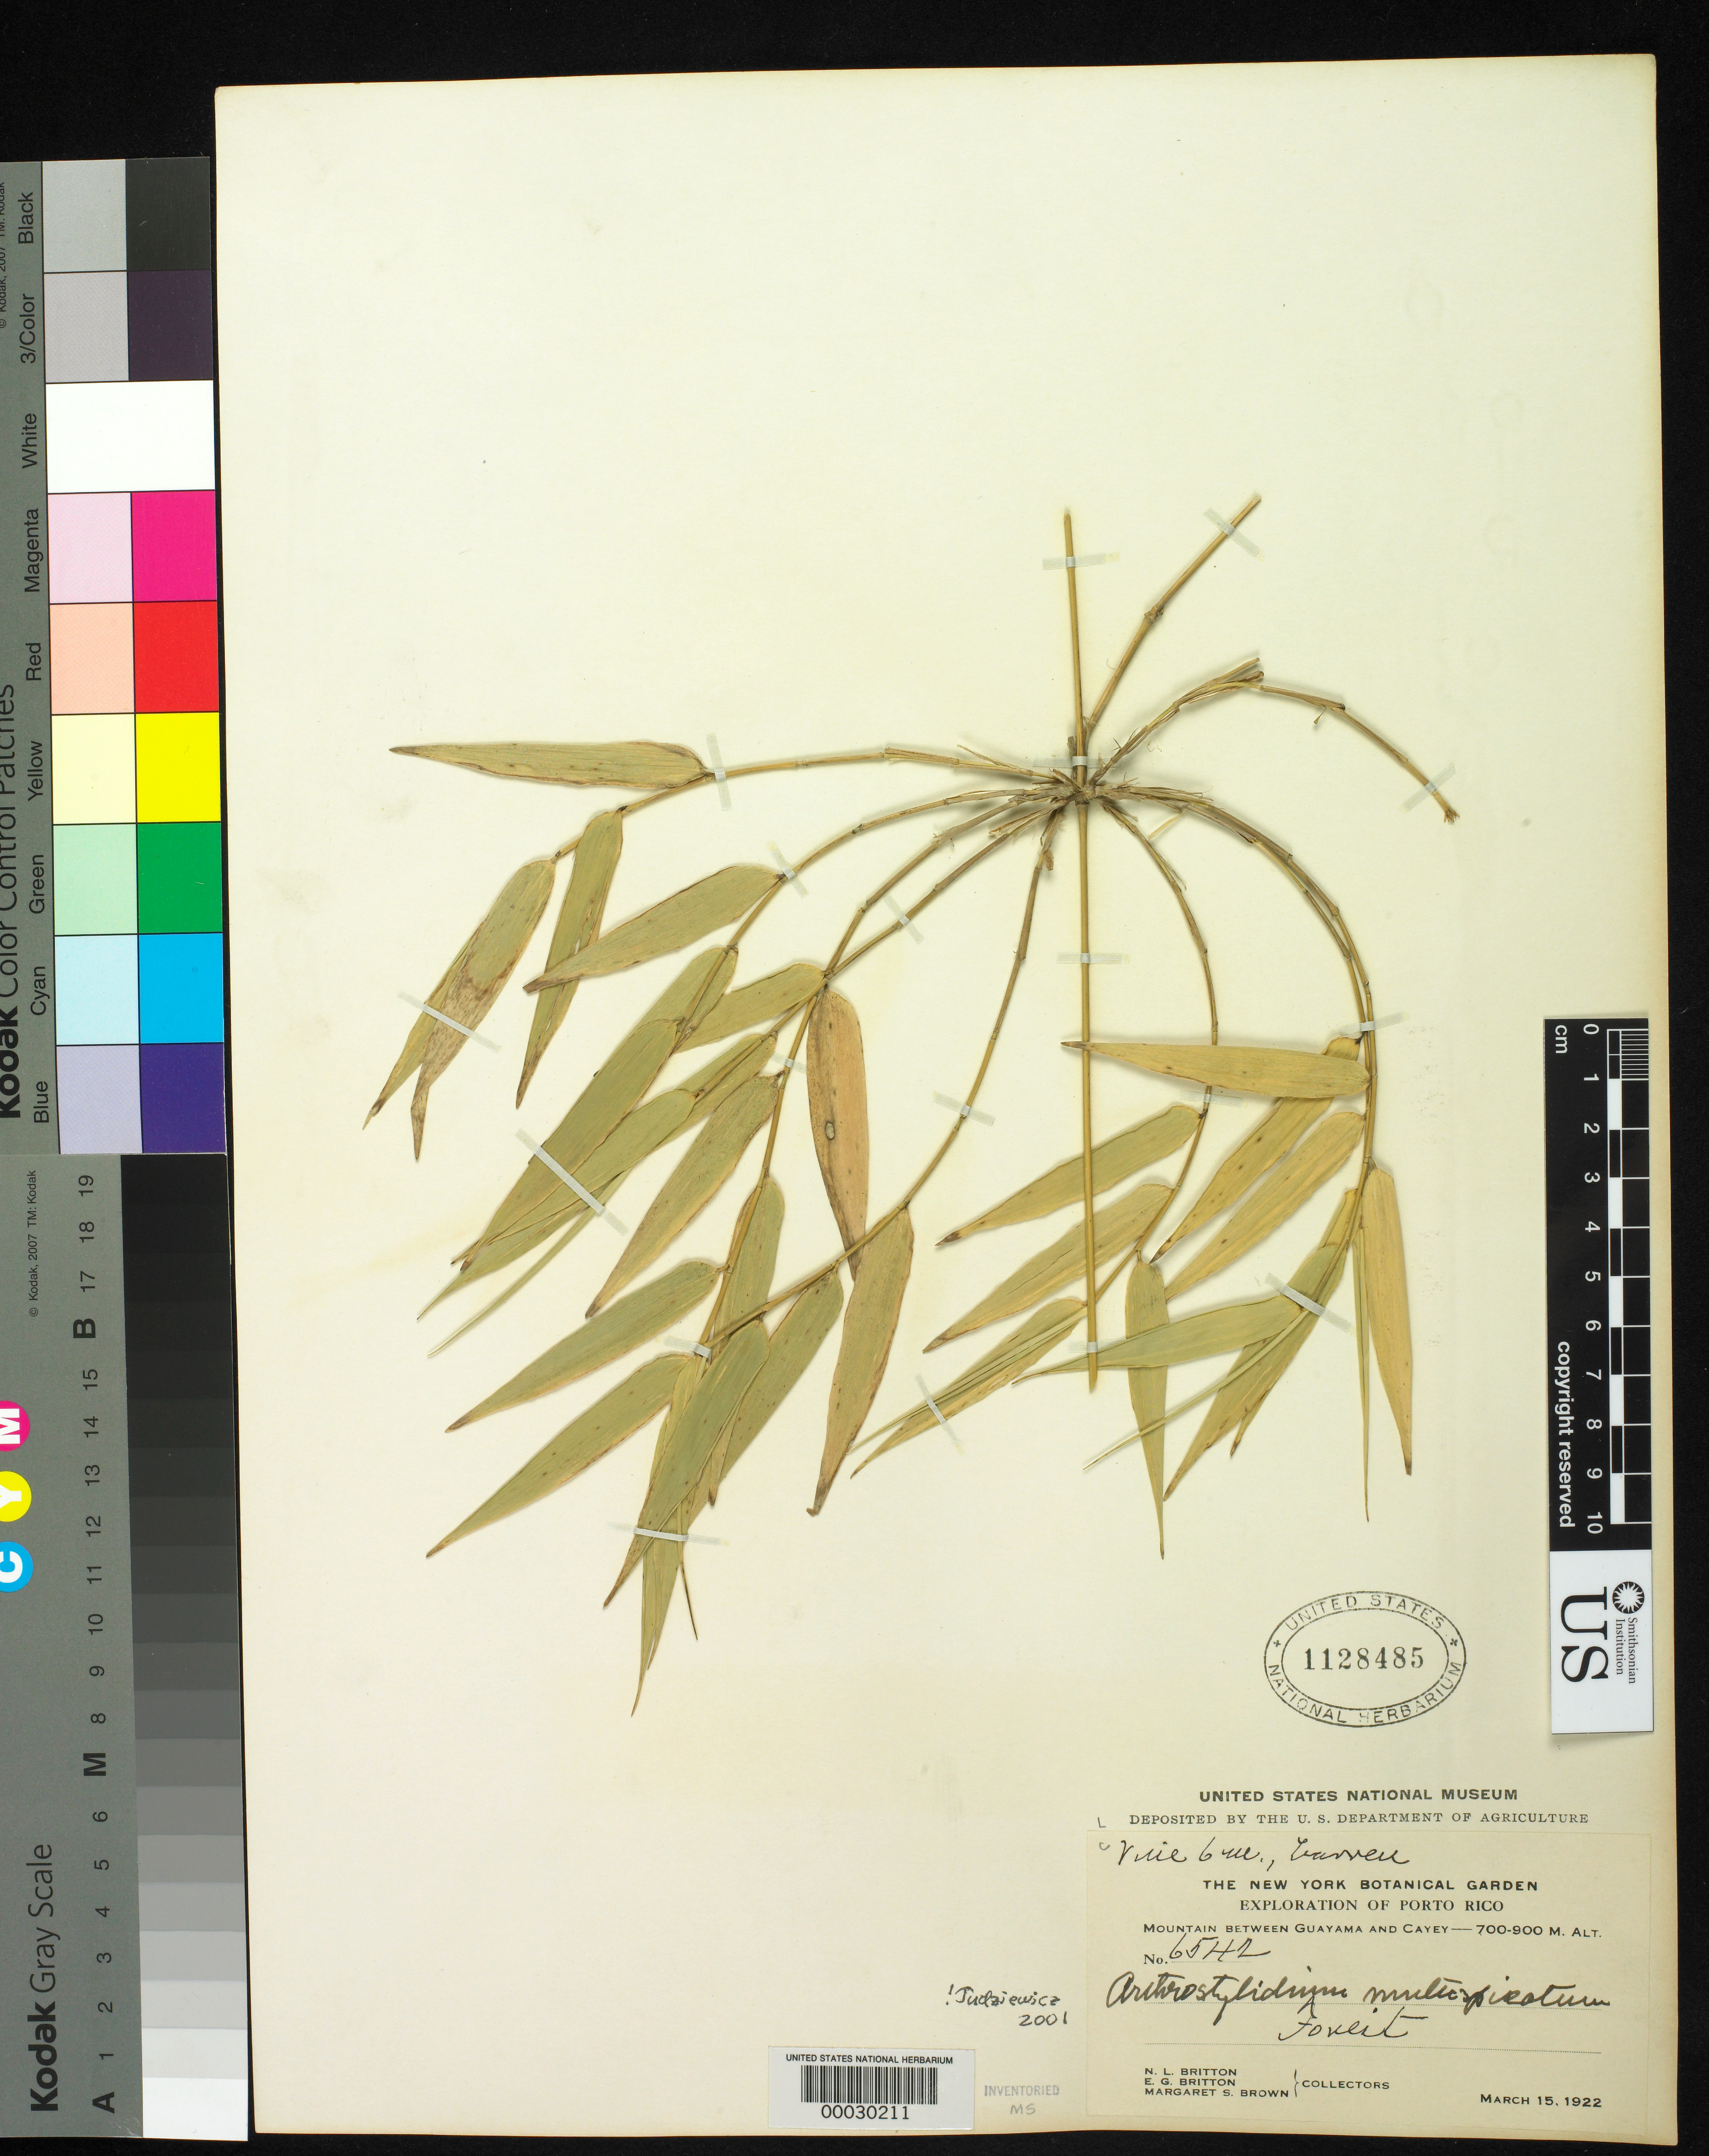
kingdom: Plantae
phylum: Tracheophyta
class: Liliopsida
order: Poales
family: Poaceae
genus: Arthrostylidium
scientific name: Arthrostylidium multispicatum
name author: Pilg. in Urb.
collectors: N. Britton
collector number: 6542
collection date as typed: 15 Mar 1922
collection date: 1922-03-15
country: Puerto Rico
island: Greater Antilles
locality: Guayama, cayey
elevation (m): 700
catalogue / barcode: US 1128485